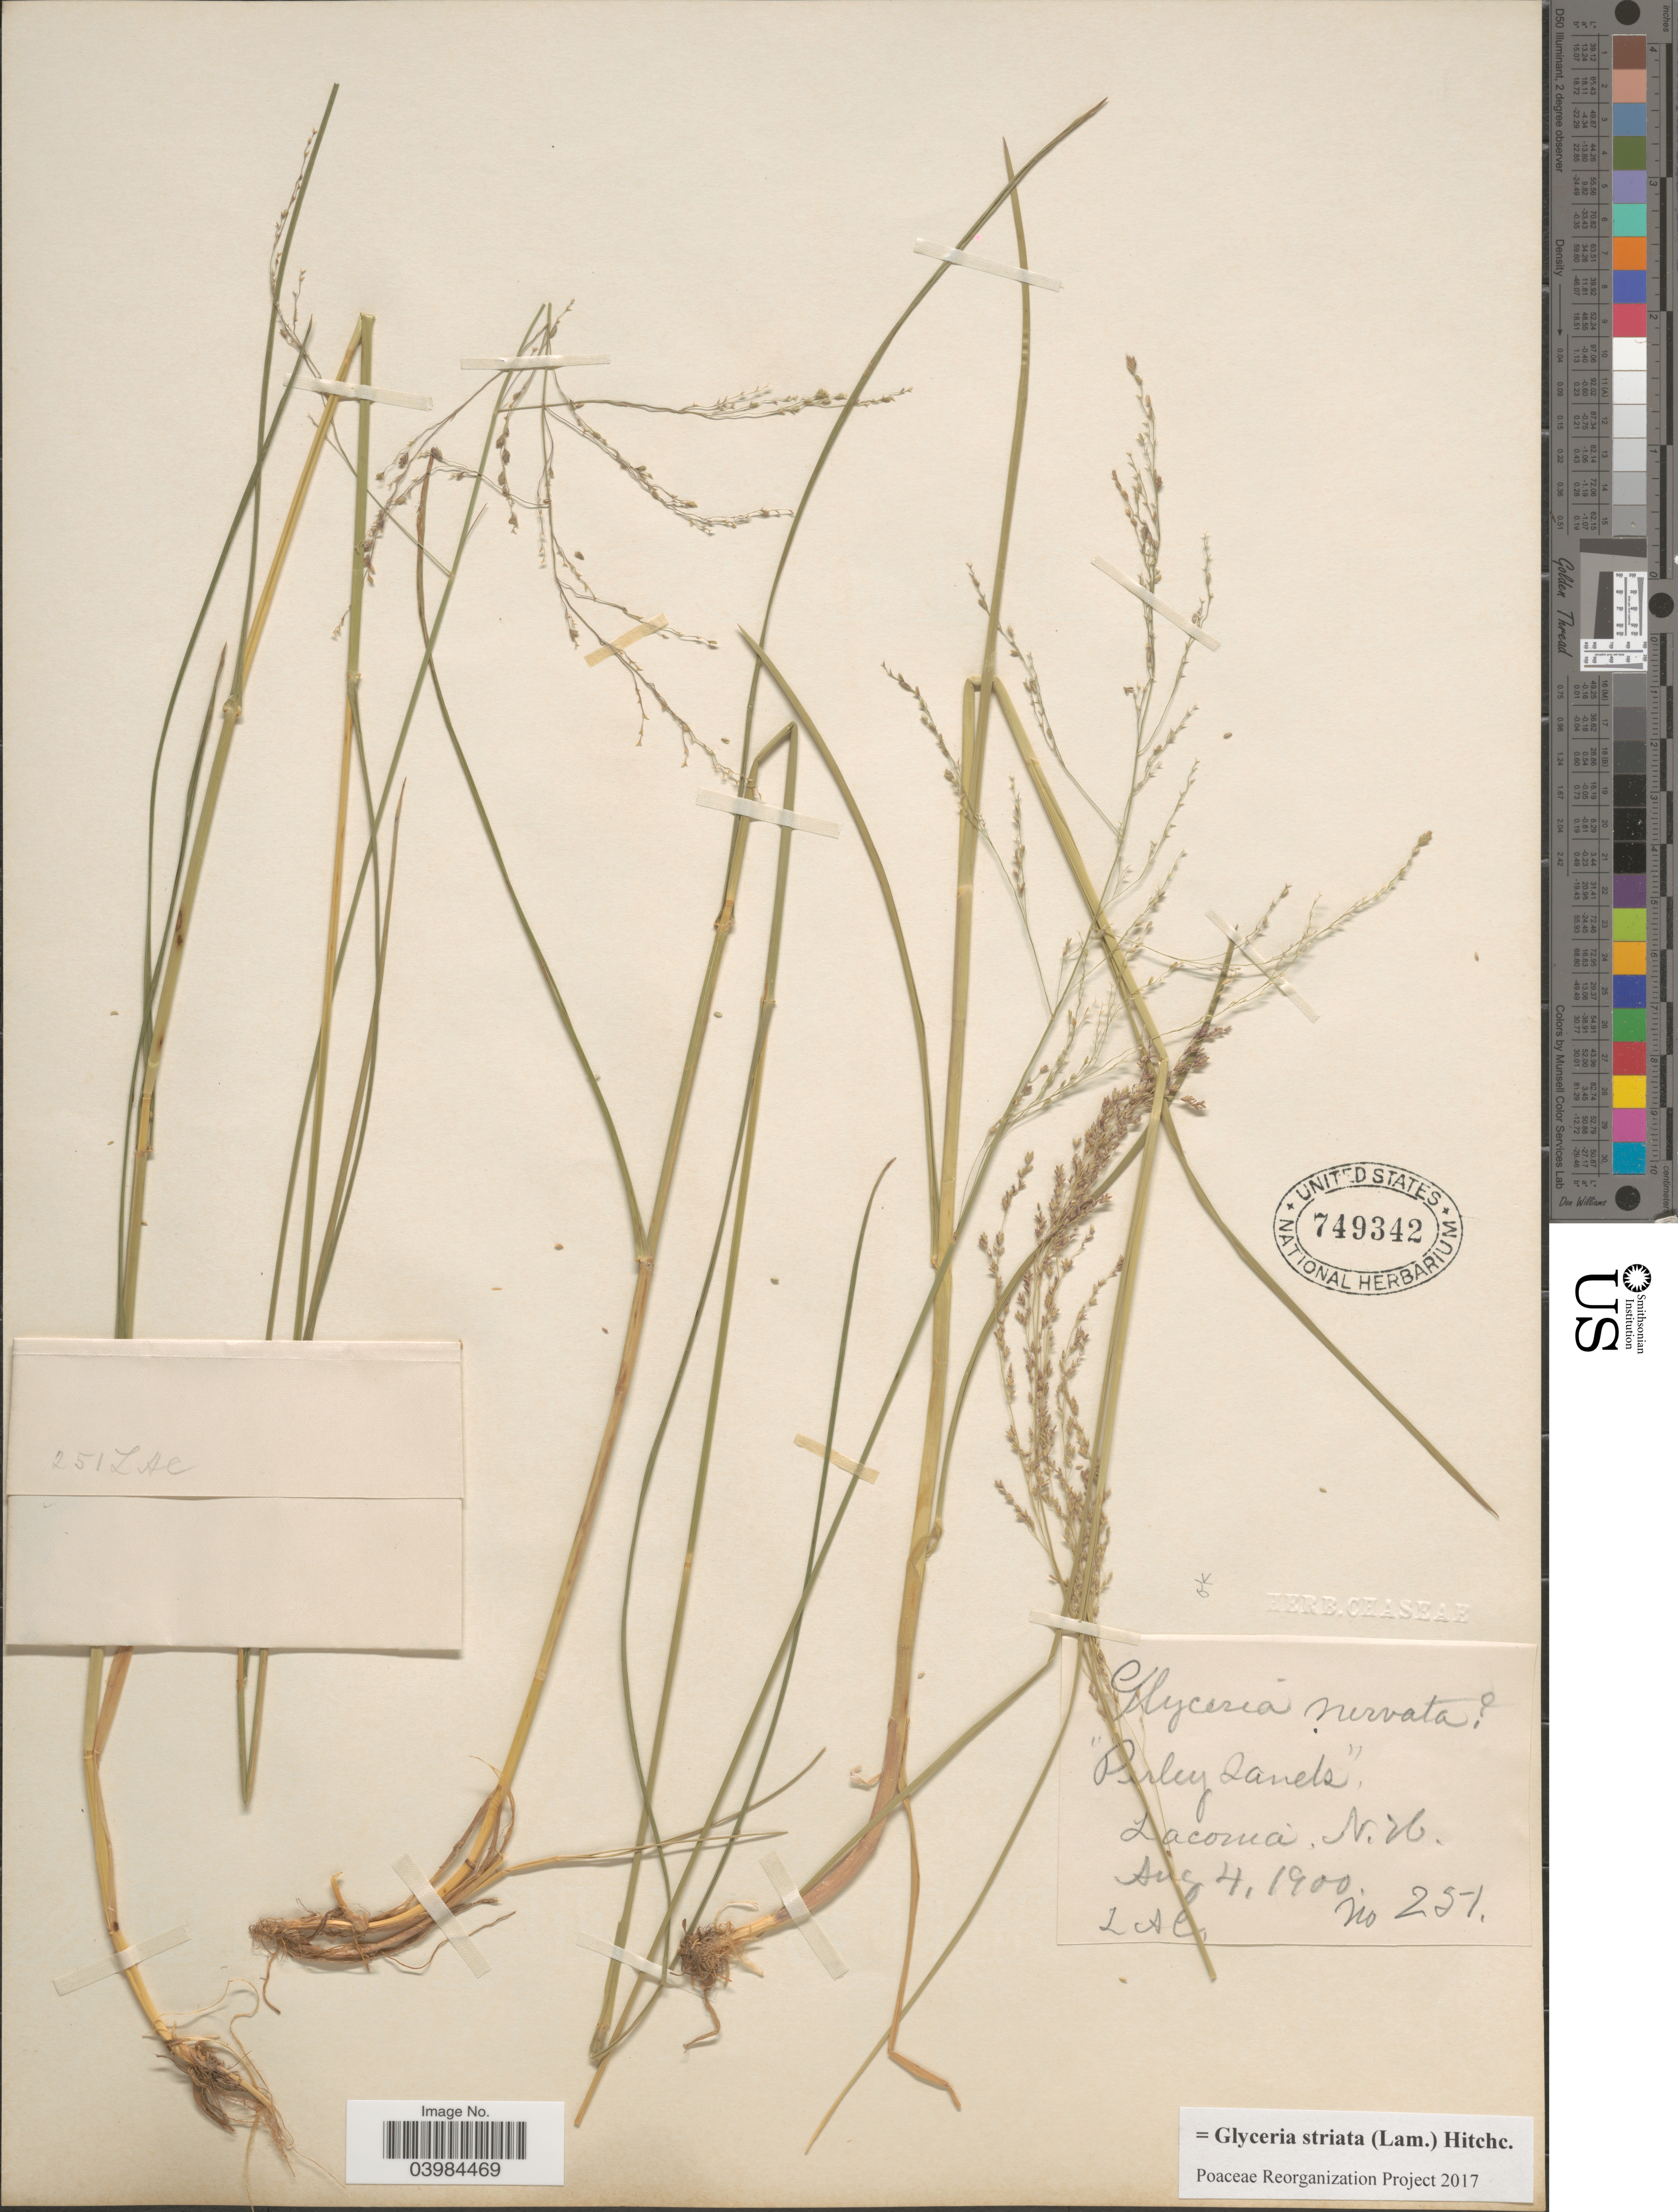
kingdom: Plantae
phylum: Tracheophyta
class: Liliopsida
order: Poales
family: Poaceae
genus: Glyceria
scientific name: Glyceria striata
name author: (Lam.) Hitchc.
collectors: L. Chaseae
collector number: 251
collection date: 1900-08-04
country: United States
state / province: New Hampshire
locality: Laconia.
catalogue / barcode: US 749342